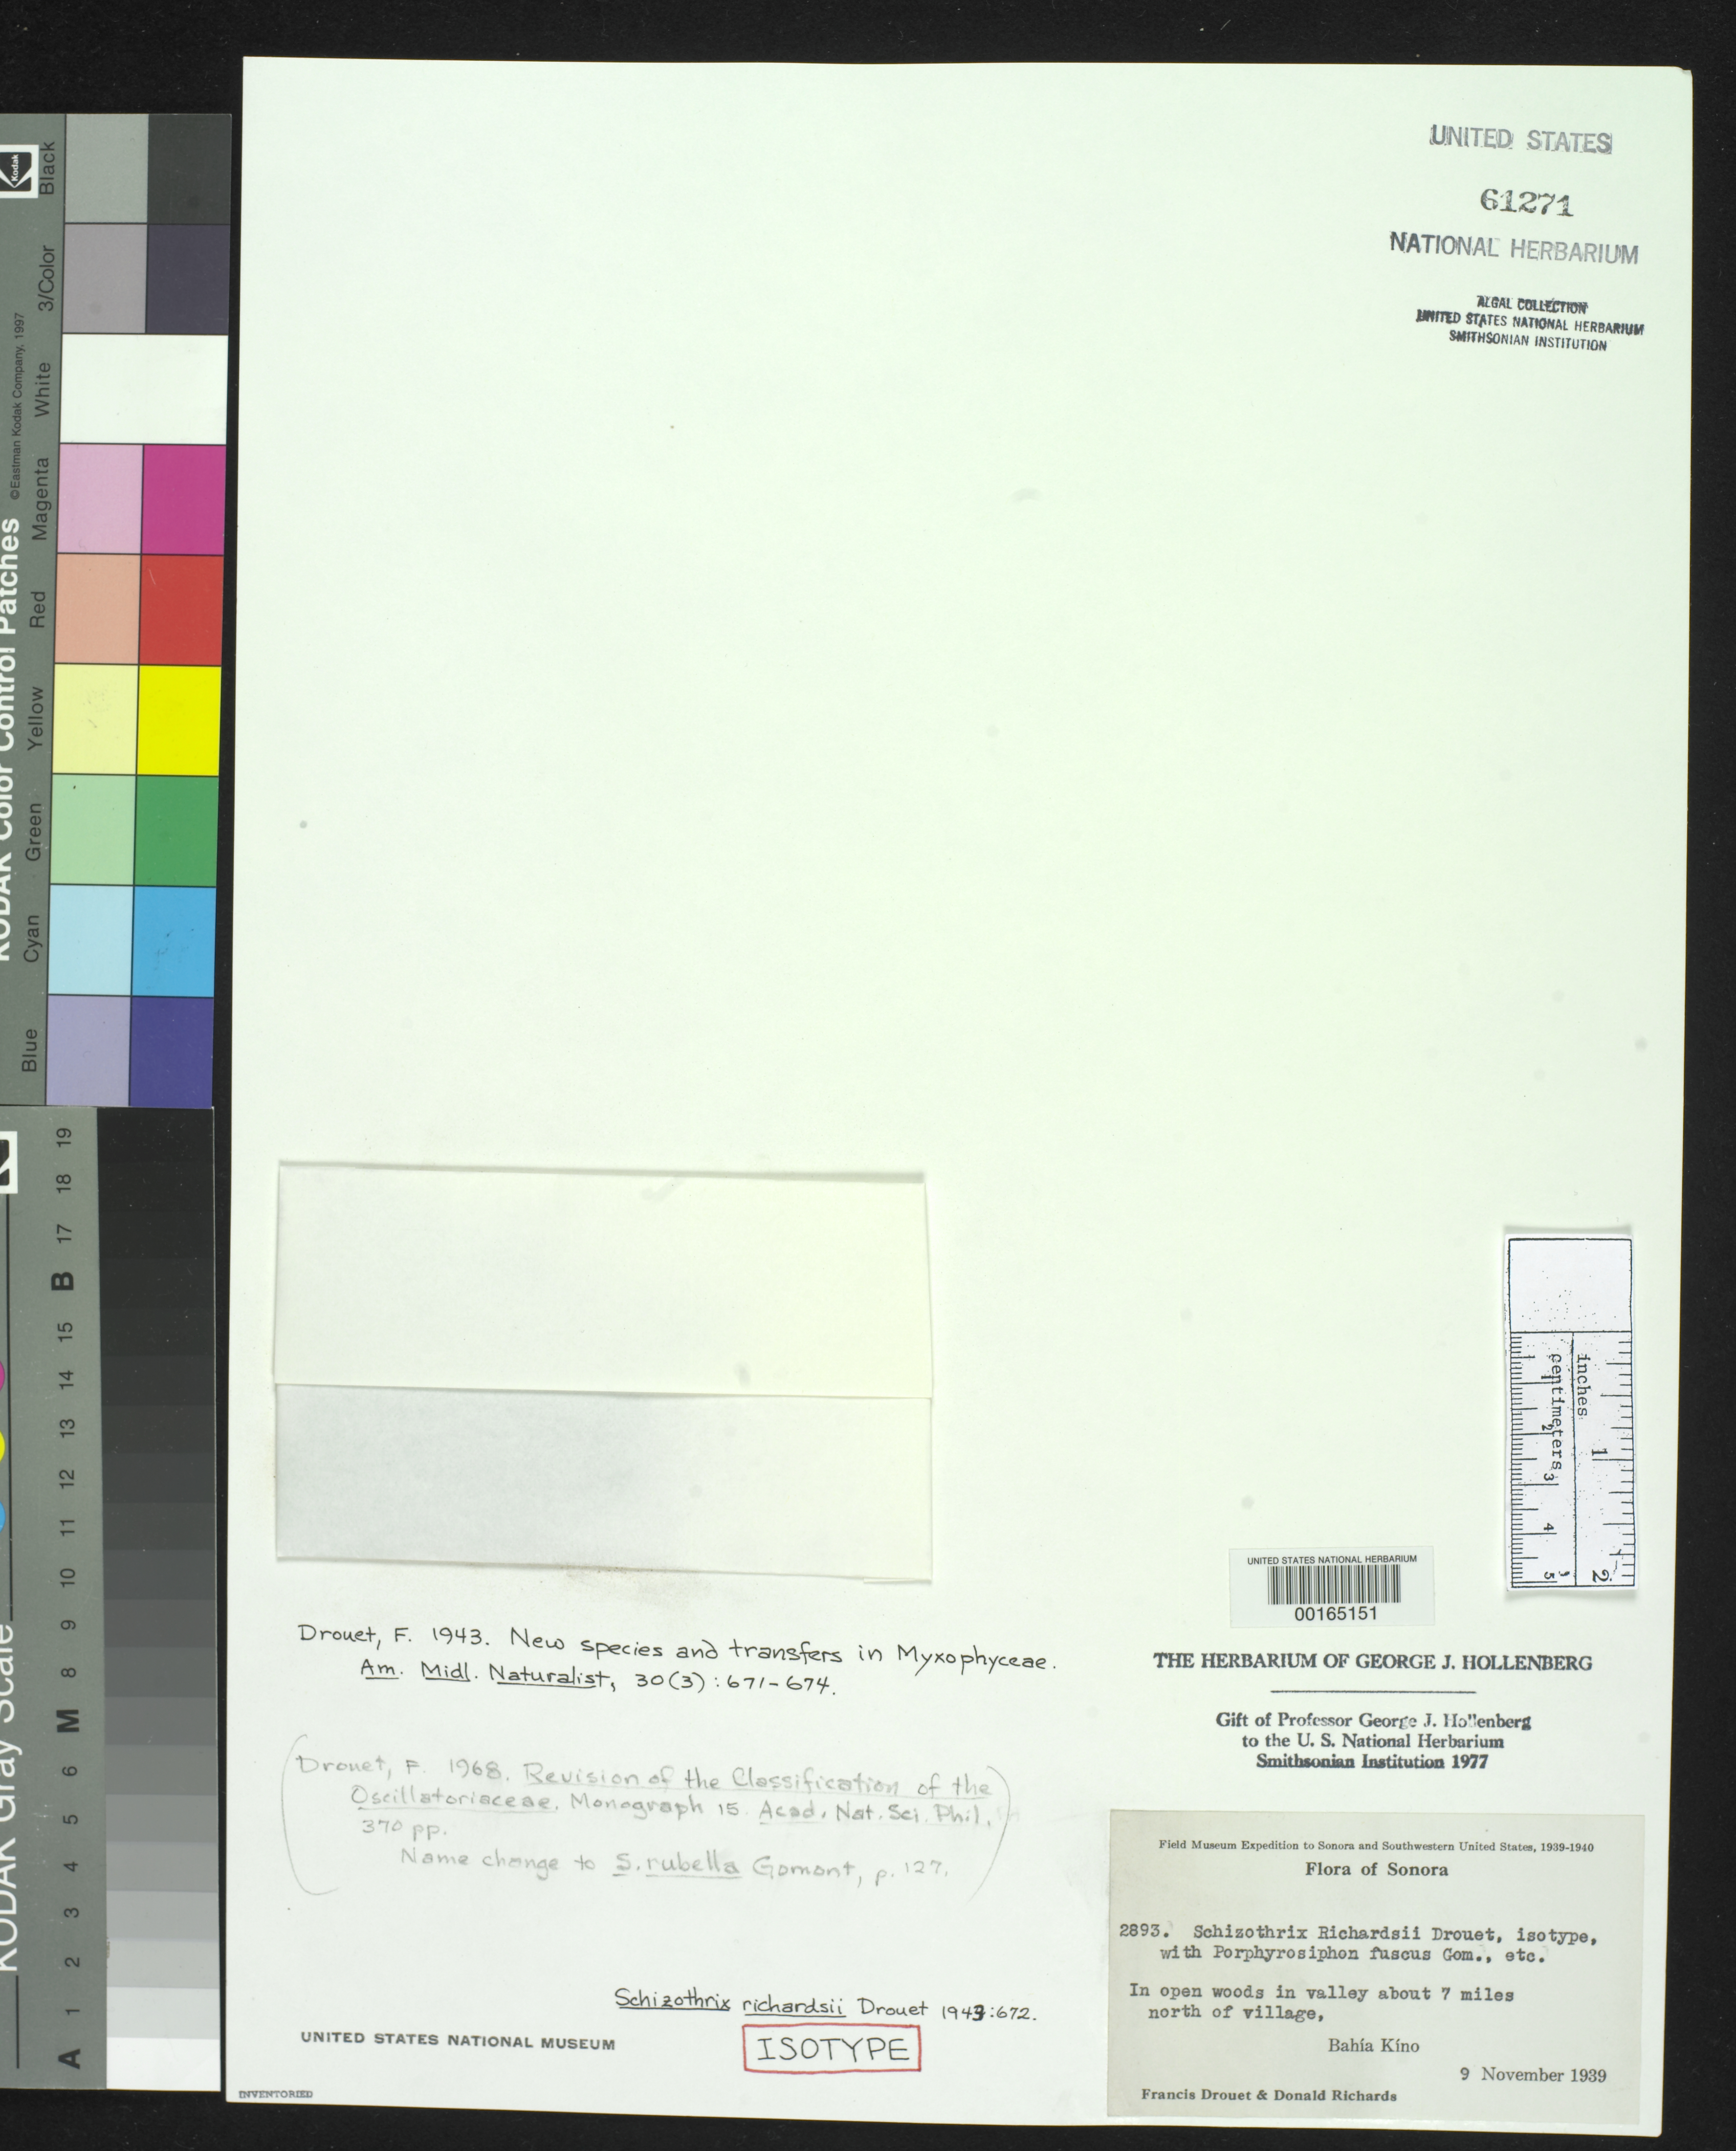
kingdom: Bacteria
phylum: Cyanobacteria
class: Cyanobacteriia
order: Leptolyngbyales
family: Trichocoleusaceae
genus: Schizothrix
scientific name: Schizothrix richardsii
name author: F.E. Drouet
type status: Isotype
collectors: F. E. Drouet & D. Richards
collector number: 2893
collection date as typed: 09 Nov 1939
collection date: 1939-11-09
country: Mexico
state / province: Sonora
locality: Ca. 7 miles north of Bahia Kino.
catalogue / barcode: US 61271